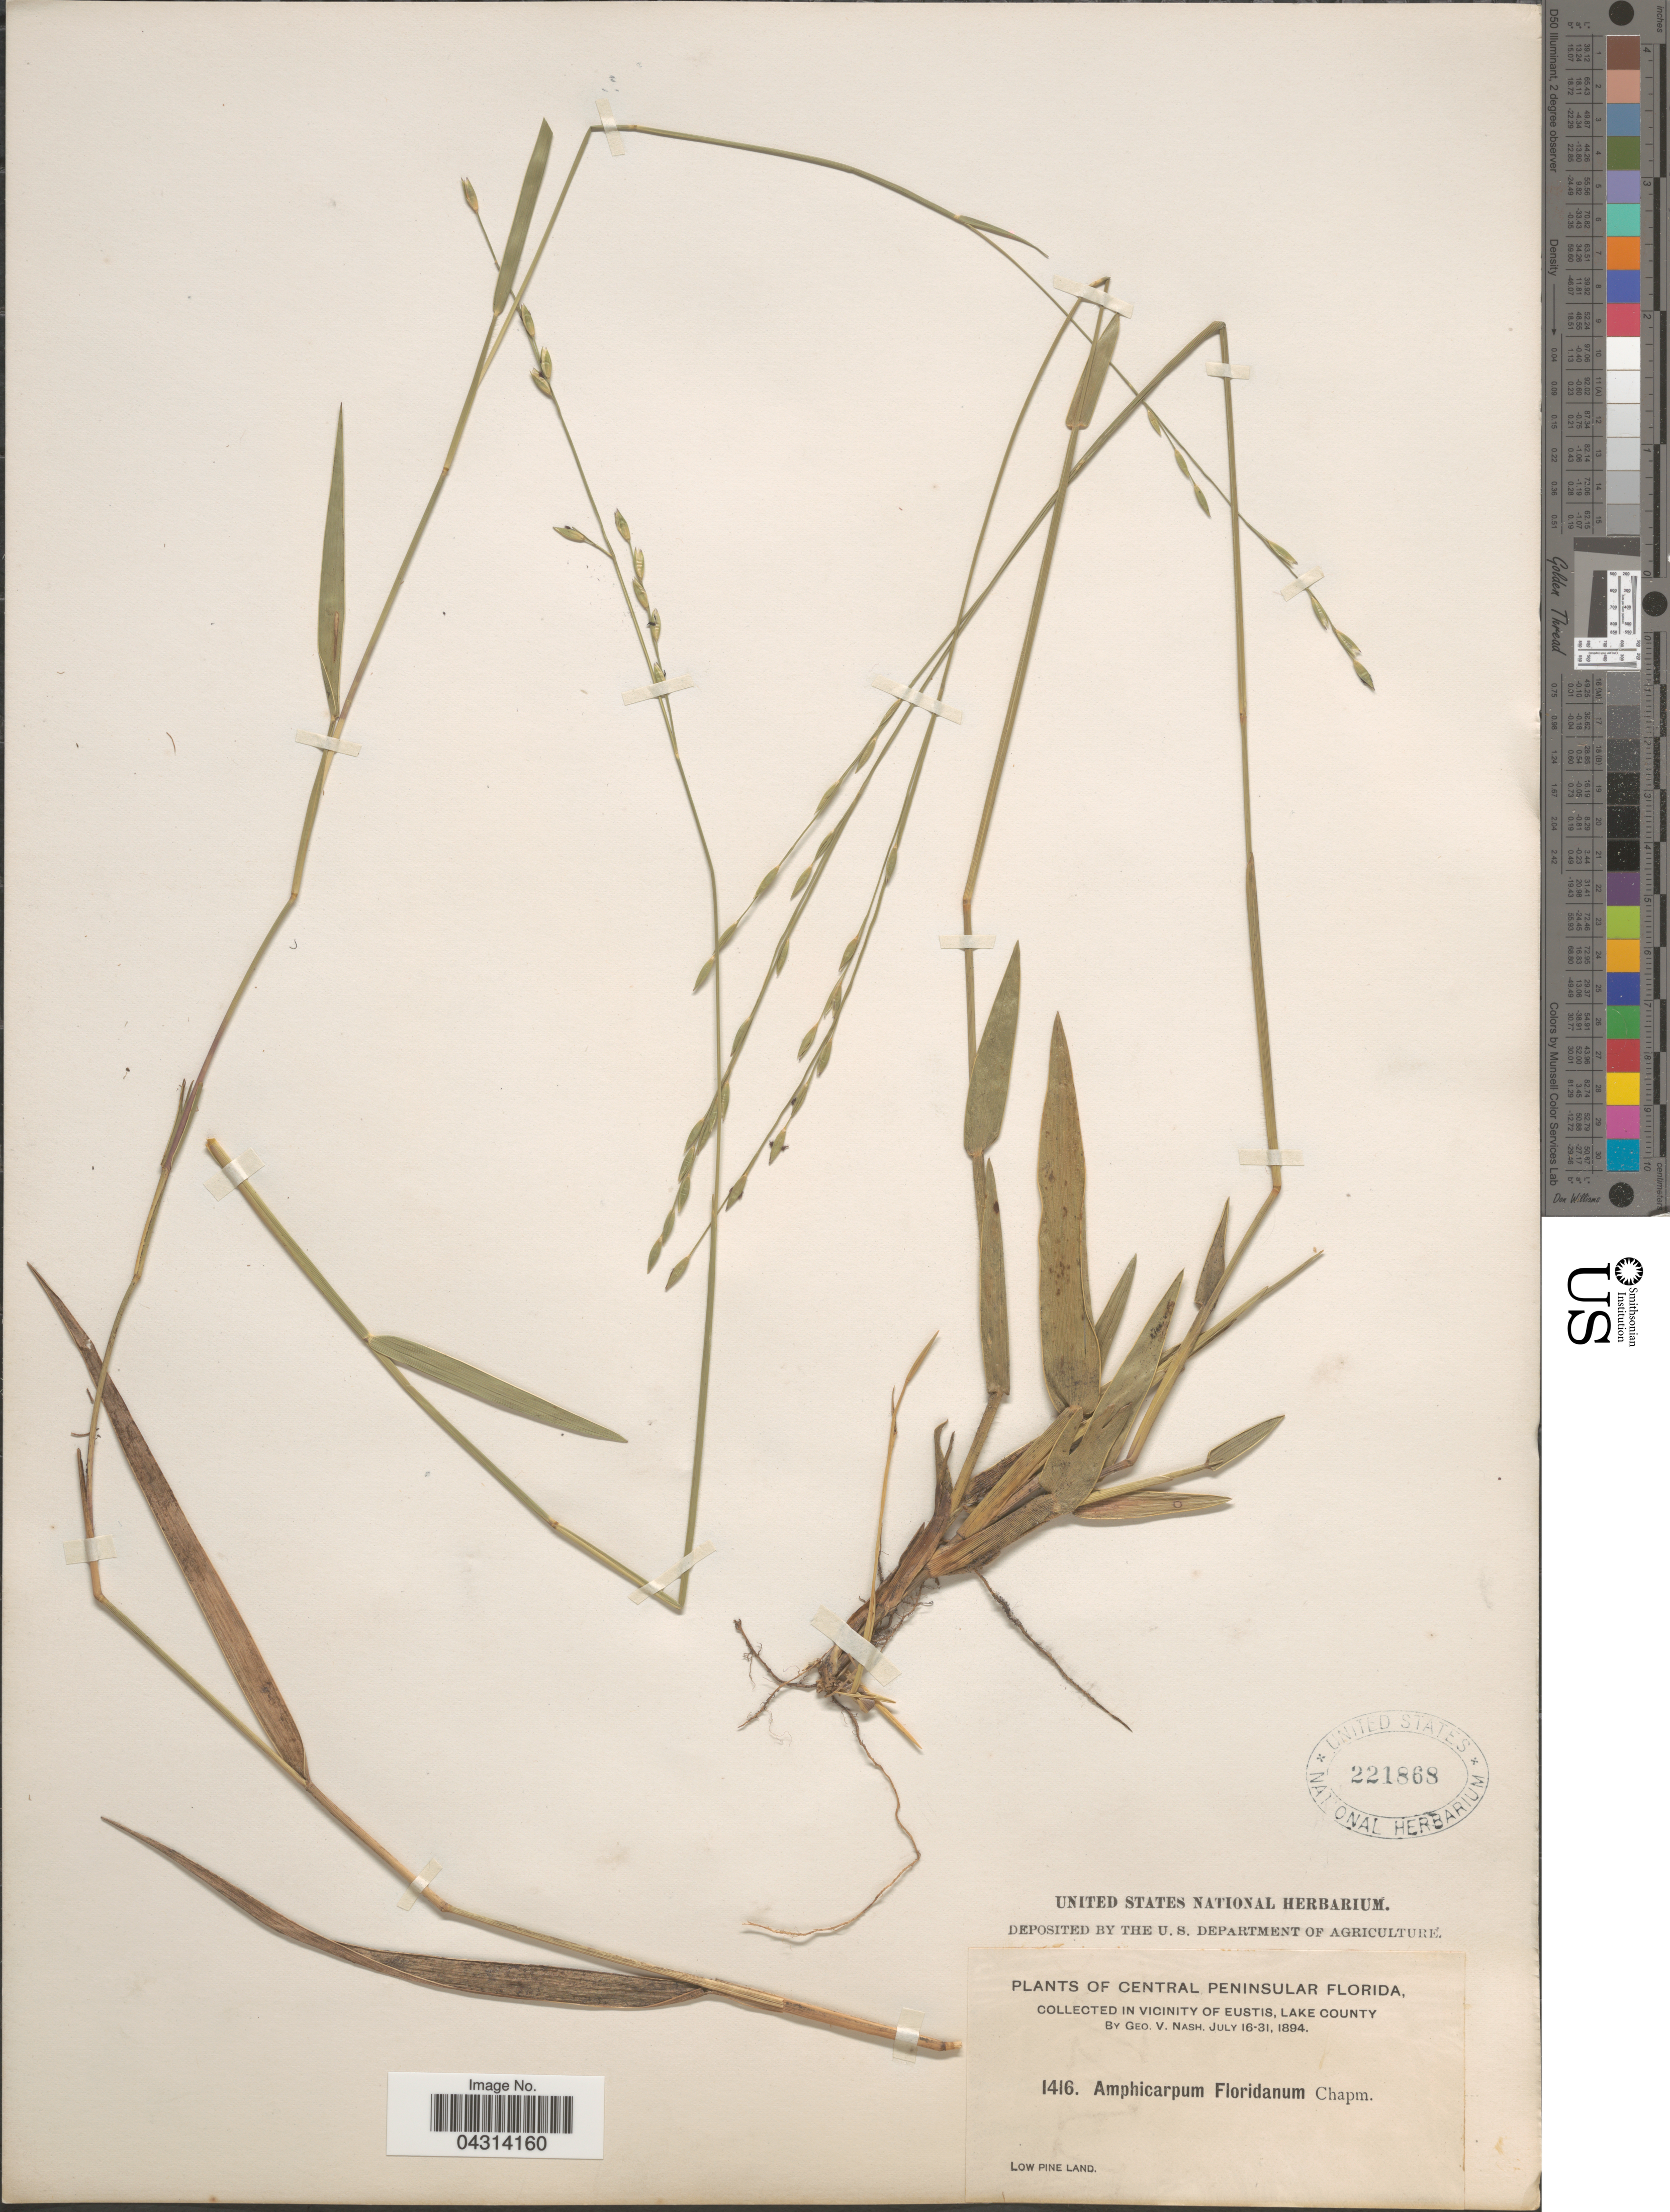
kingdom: Plantae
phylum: Tracheophyta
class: Liliopsida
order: Poales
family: Poaceae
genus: Amphicarpum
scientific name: Amphicarpum muhlenbergianum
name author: (Schult.) Hitchc.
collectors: G. V. Nash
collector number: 1416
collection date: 1894-07-16/1894-07-31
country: United States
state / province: Florida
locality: Central Peninsular Florida. In vicinity of Eustis, Lake County.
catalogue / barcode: US 221868